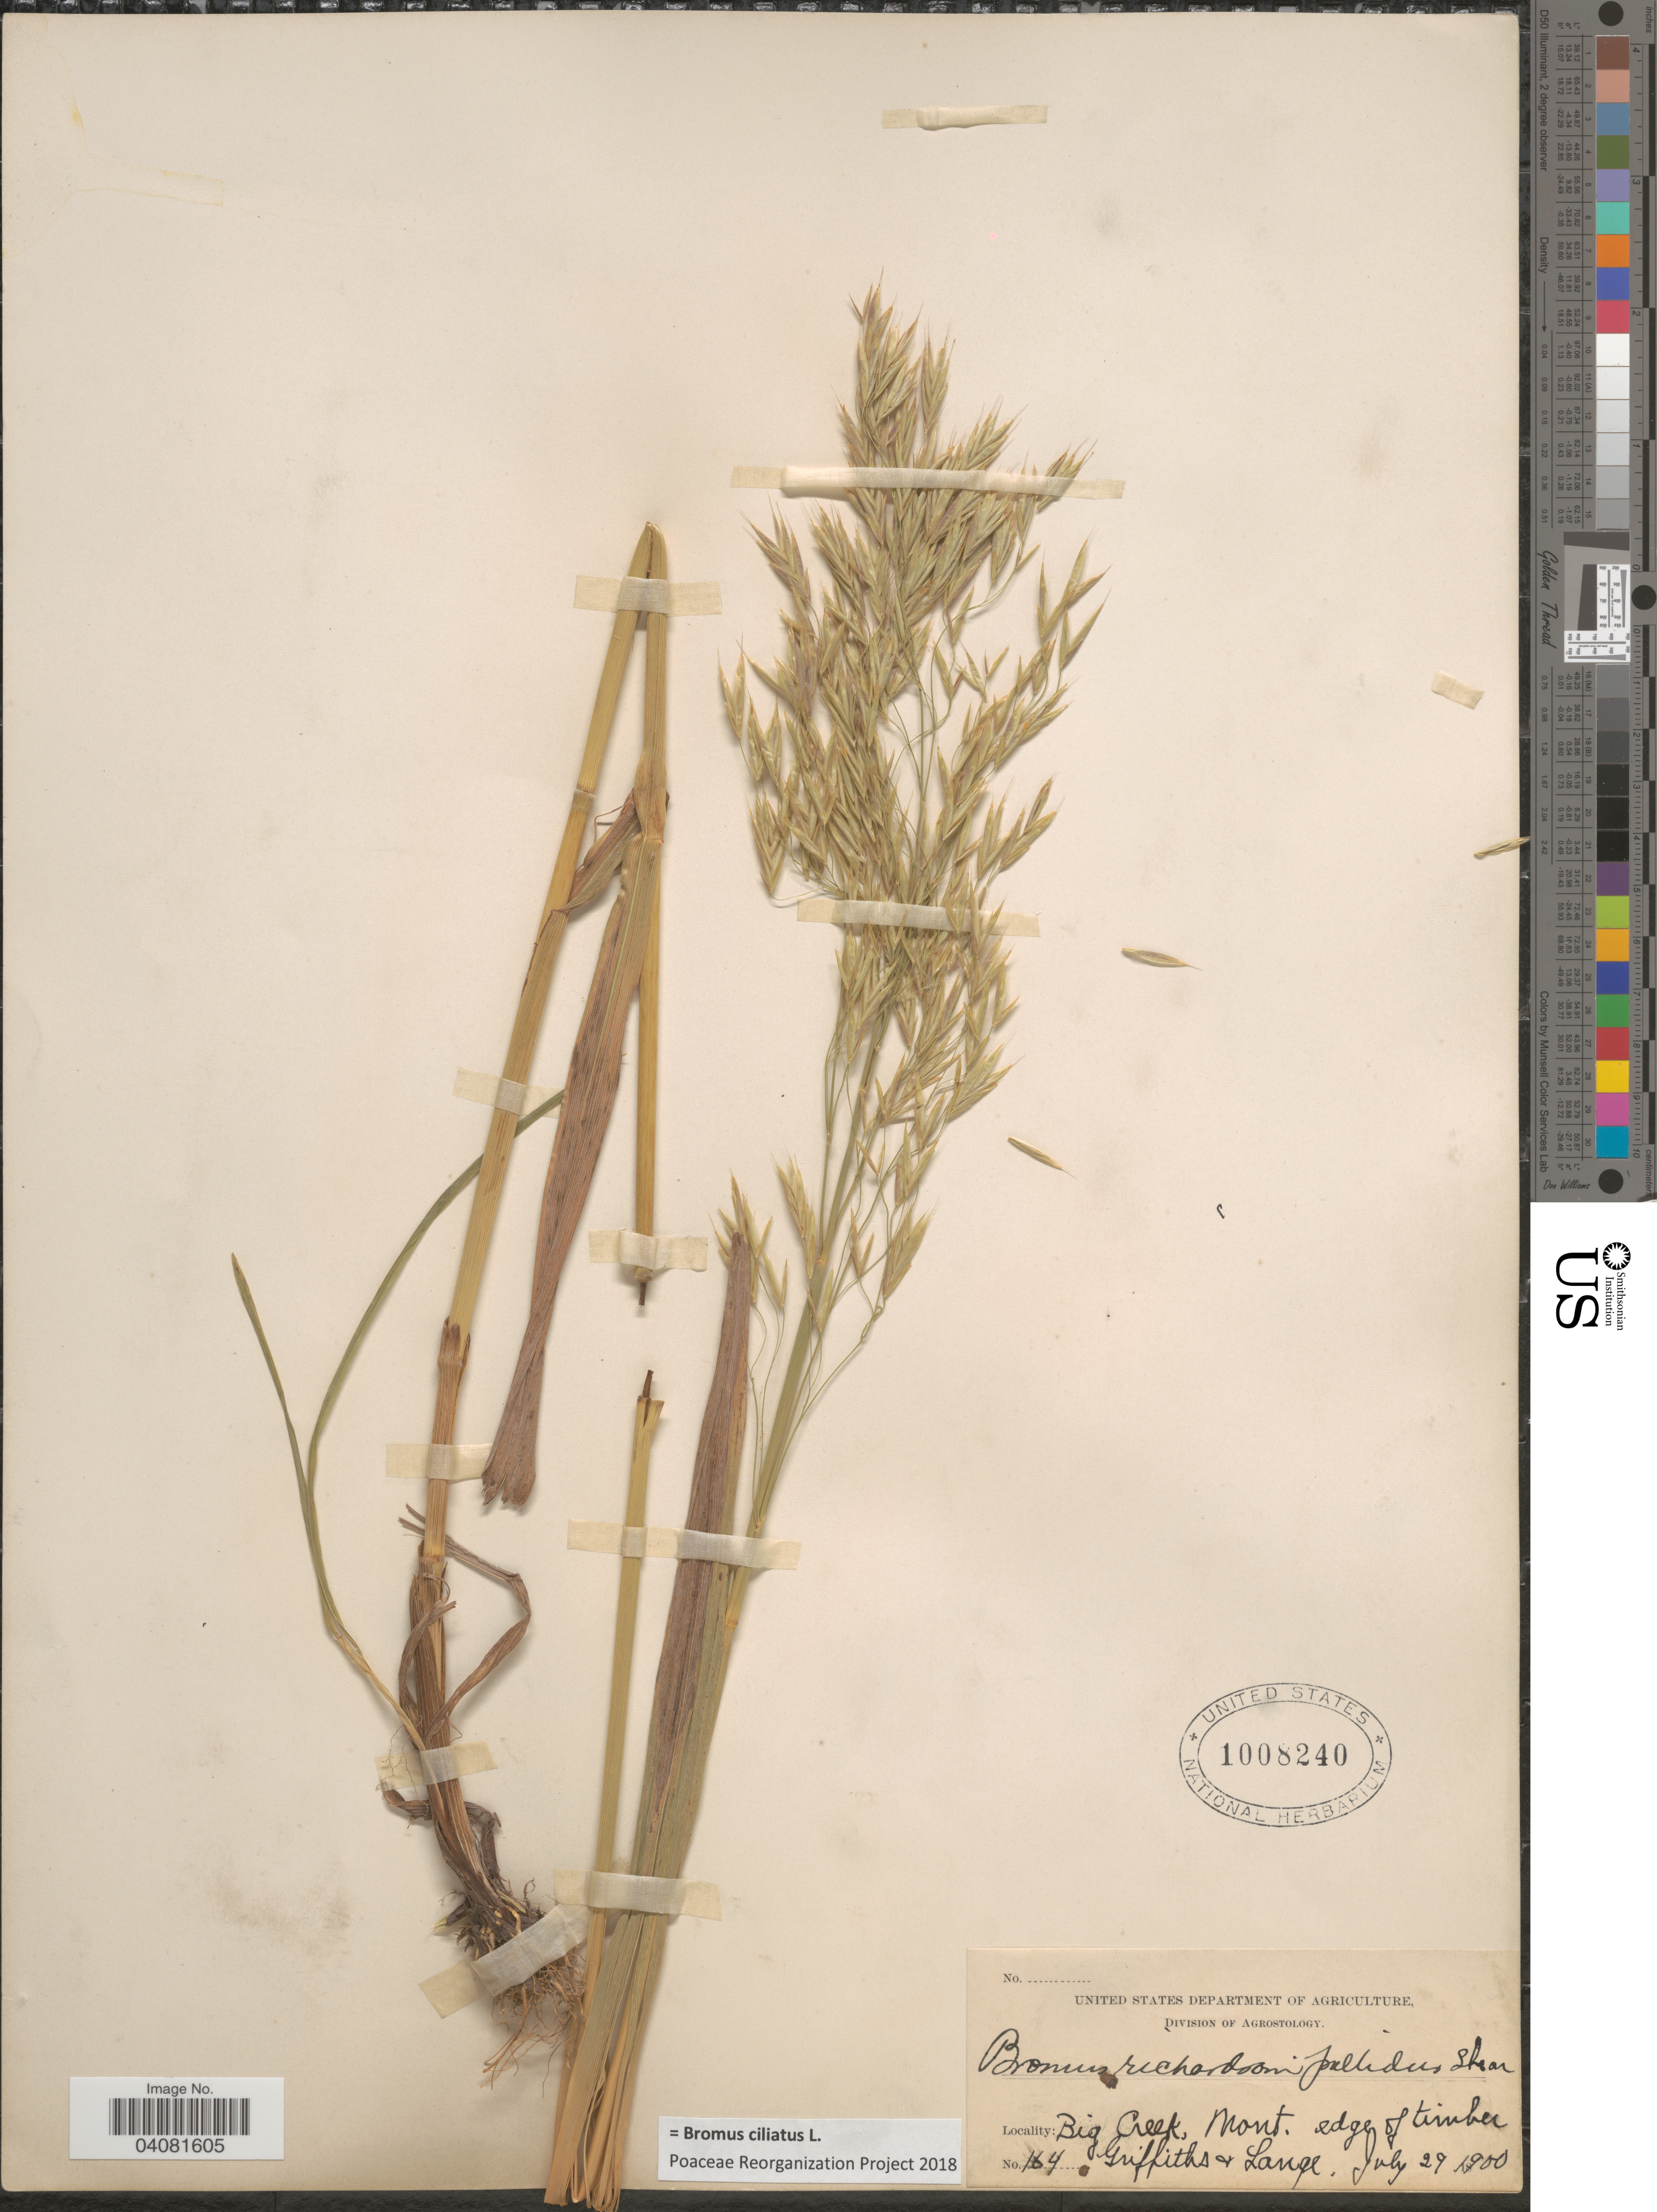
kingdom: Plantae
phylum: Tracheophyta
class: Liliopsida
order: Poales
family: Poaceae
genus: Bromus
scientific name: Bromus ciliatus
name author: L.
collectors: -- Griffiths & -- Lange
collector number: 164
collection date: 1900-07-29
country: United States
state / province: Montana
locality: Big Creek.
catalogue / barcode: US 1008240